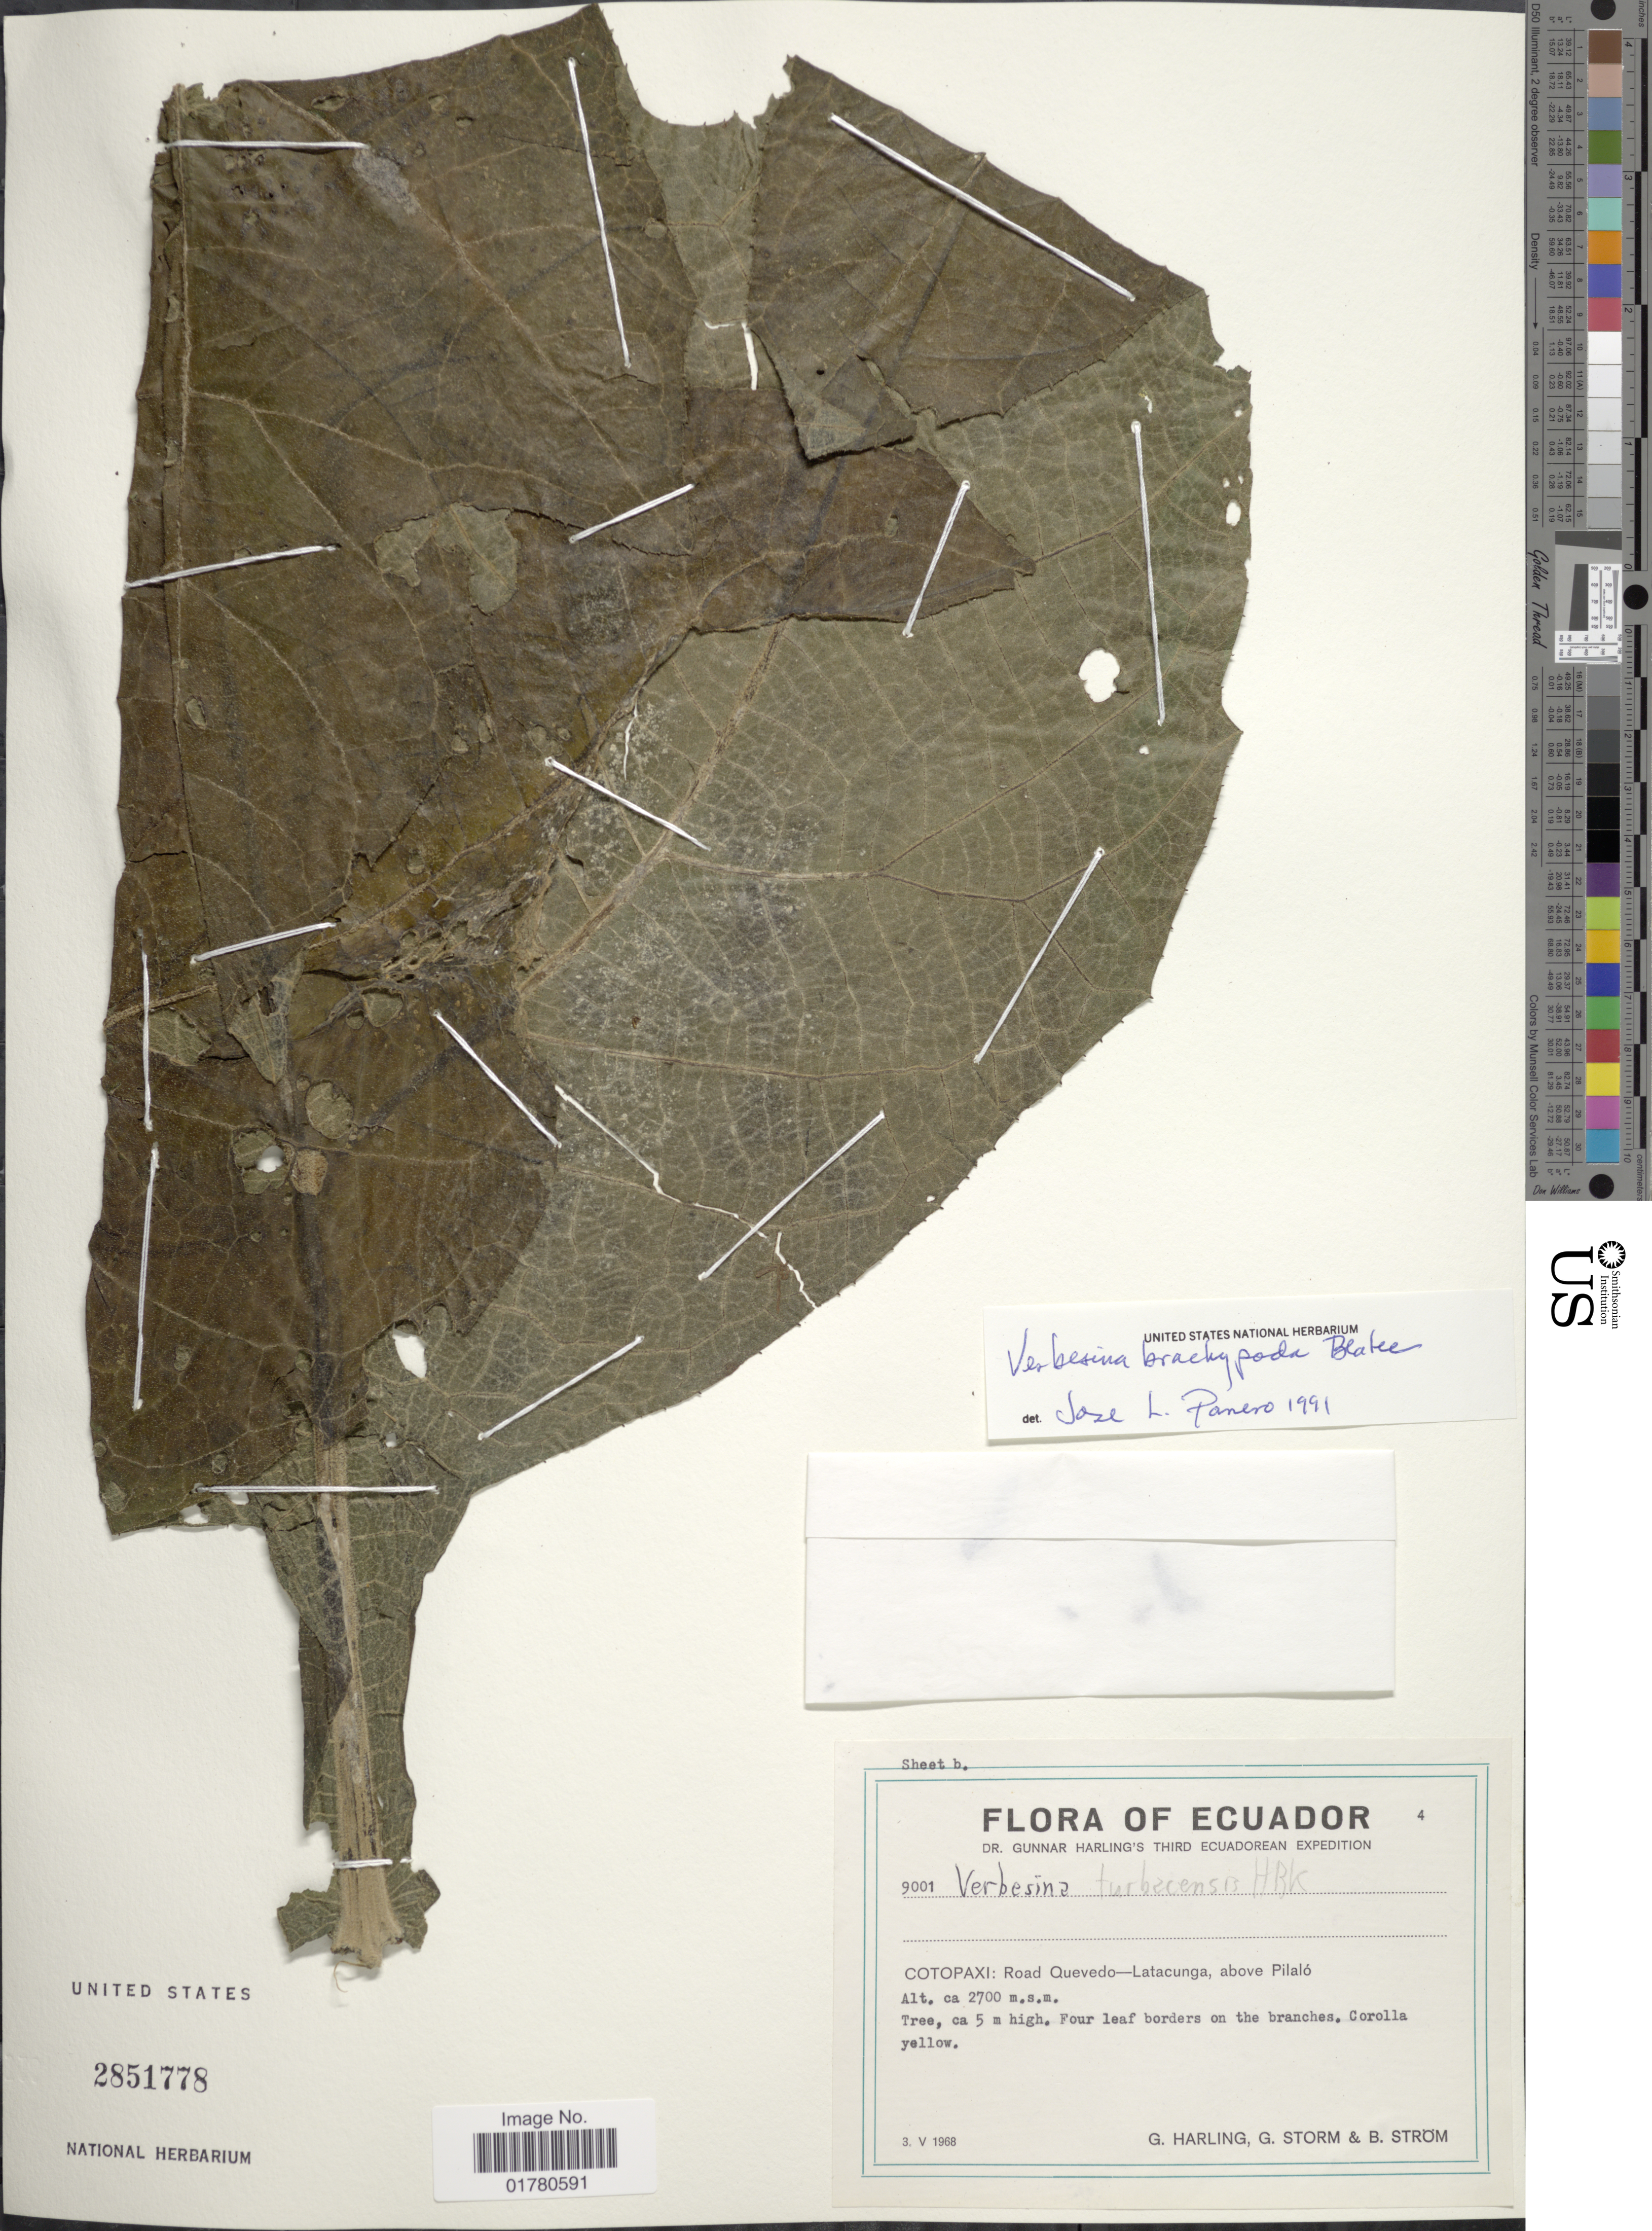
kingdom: Plantae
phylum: Tracheophyta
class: Magnoliopsida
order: Asterales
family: Asteraceae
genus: Verbesina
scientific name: Verbesina brachypoda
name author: S.F. Blake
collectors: G. Harling, G. Storm & B. Ström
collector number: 9001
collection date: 1968-05-03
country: Ecuador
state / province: Cotopaxi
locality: Road Quevedo-Latacunga, above Pilaló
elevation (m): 2700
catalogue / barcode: US 2851778